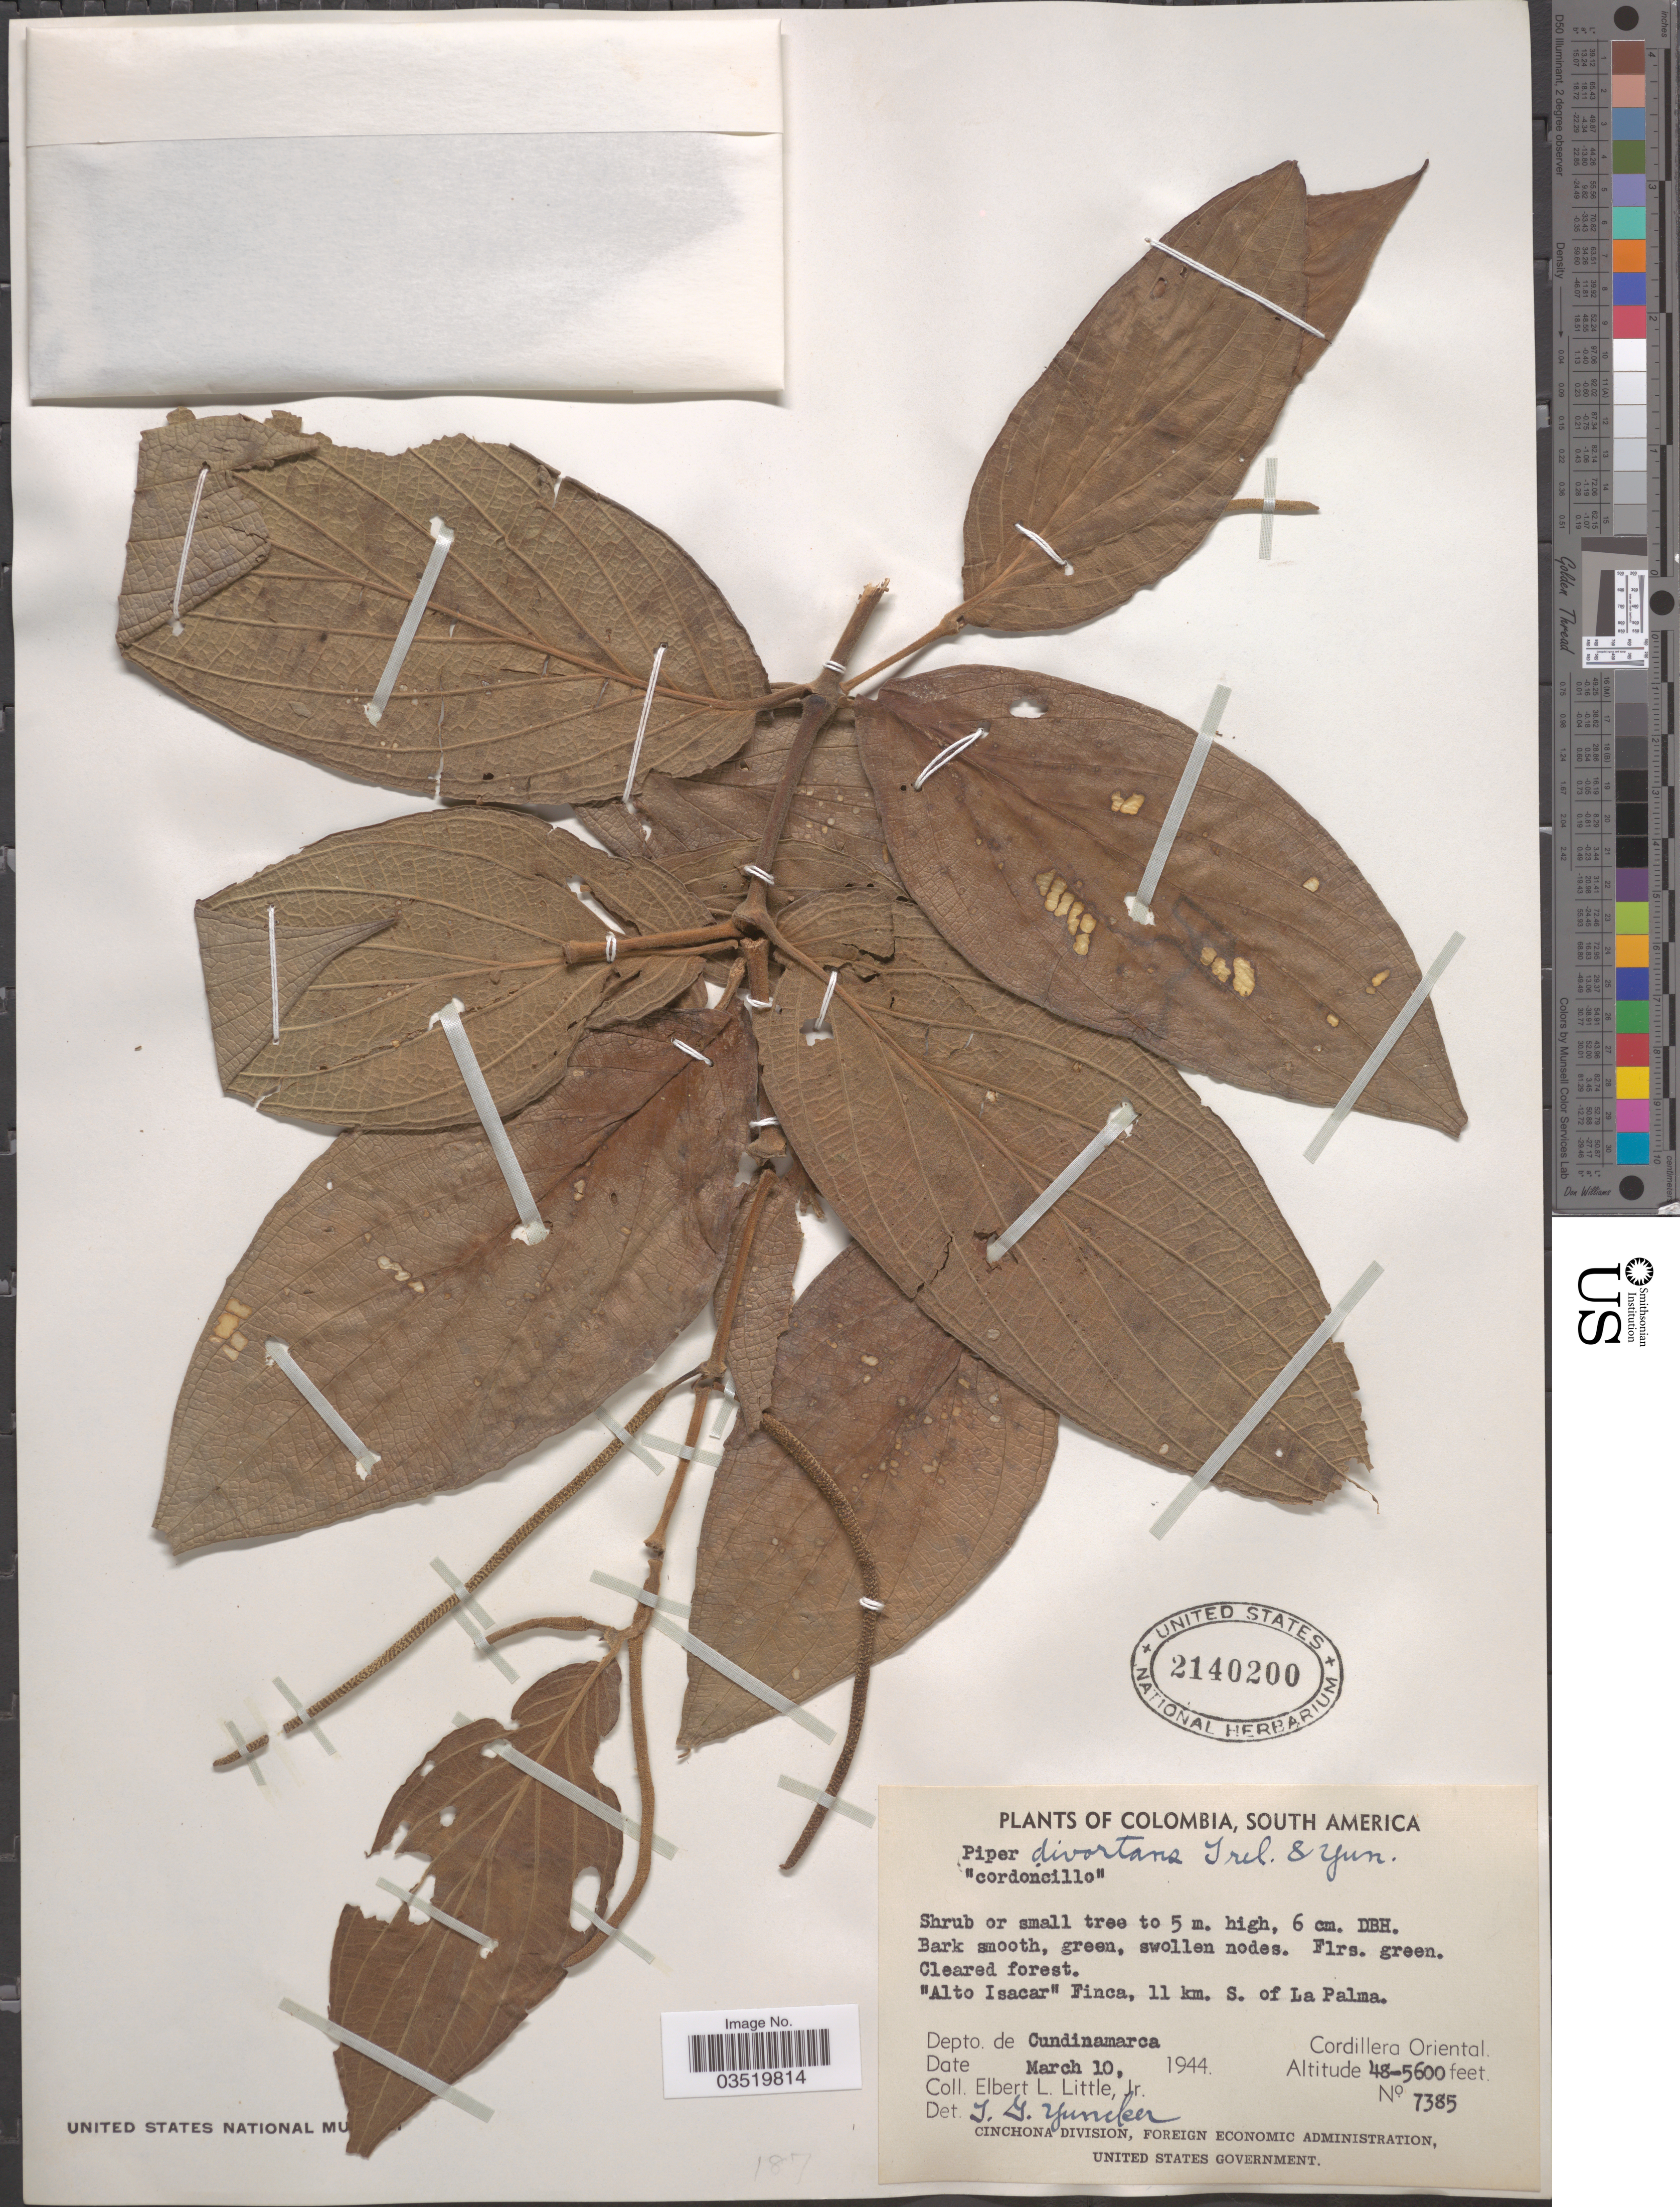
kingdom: Plantae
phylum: Tracheophyta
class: Magnoliopsida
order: Piperales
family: Piperaceae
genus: Piper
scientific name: Piper divortans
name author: Trel. & Yunck.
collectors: E. L. Little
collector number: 7385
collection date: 1944-03-10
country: Colombia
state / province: Cundinamarca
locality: Alto Isacar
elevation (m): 1463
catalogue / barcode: US 2140200